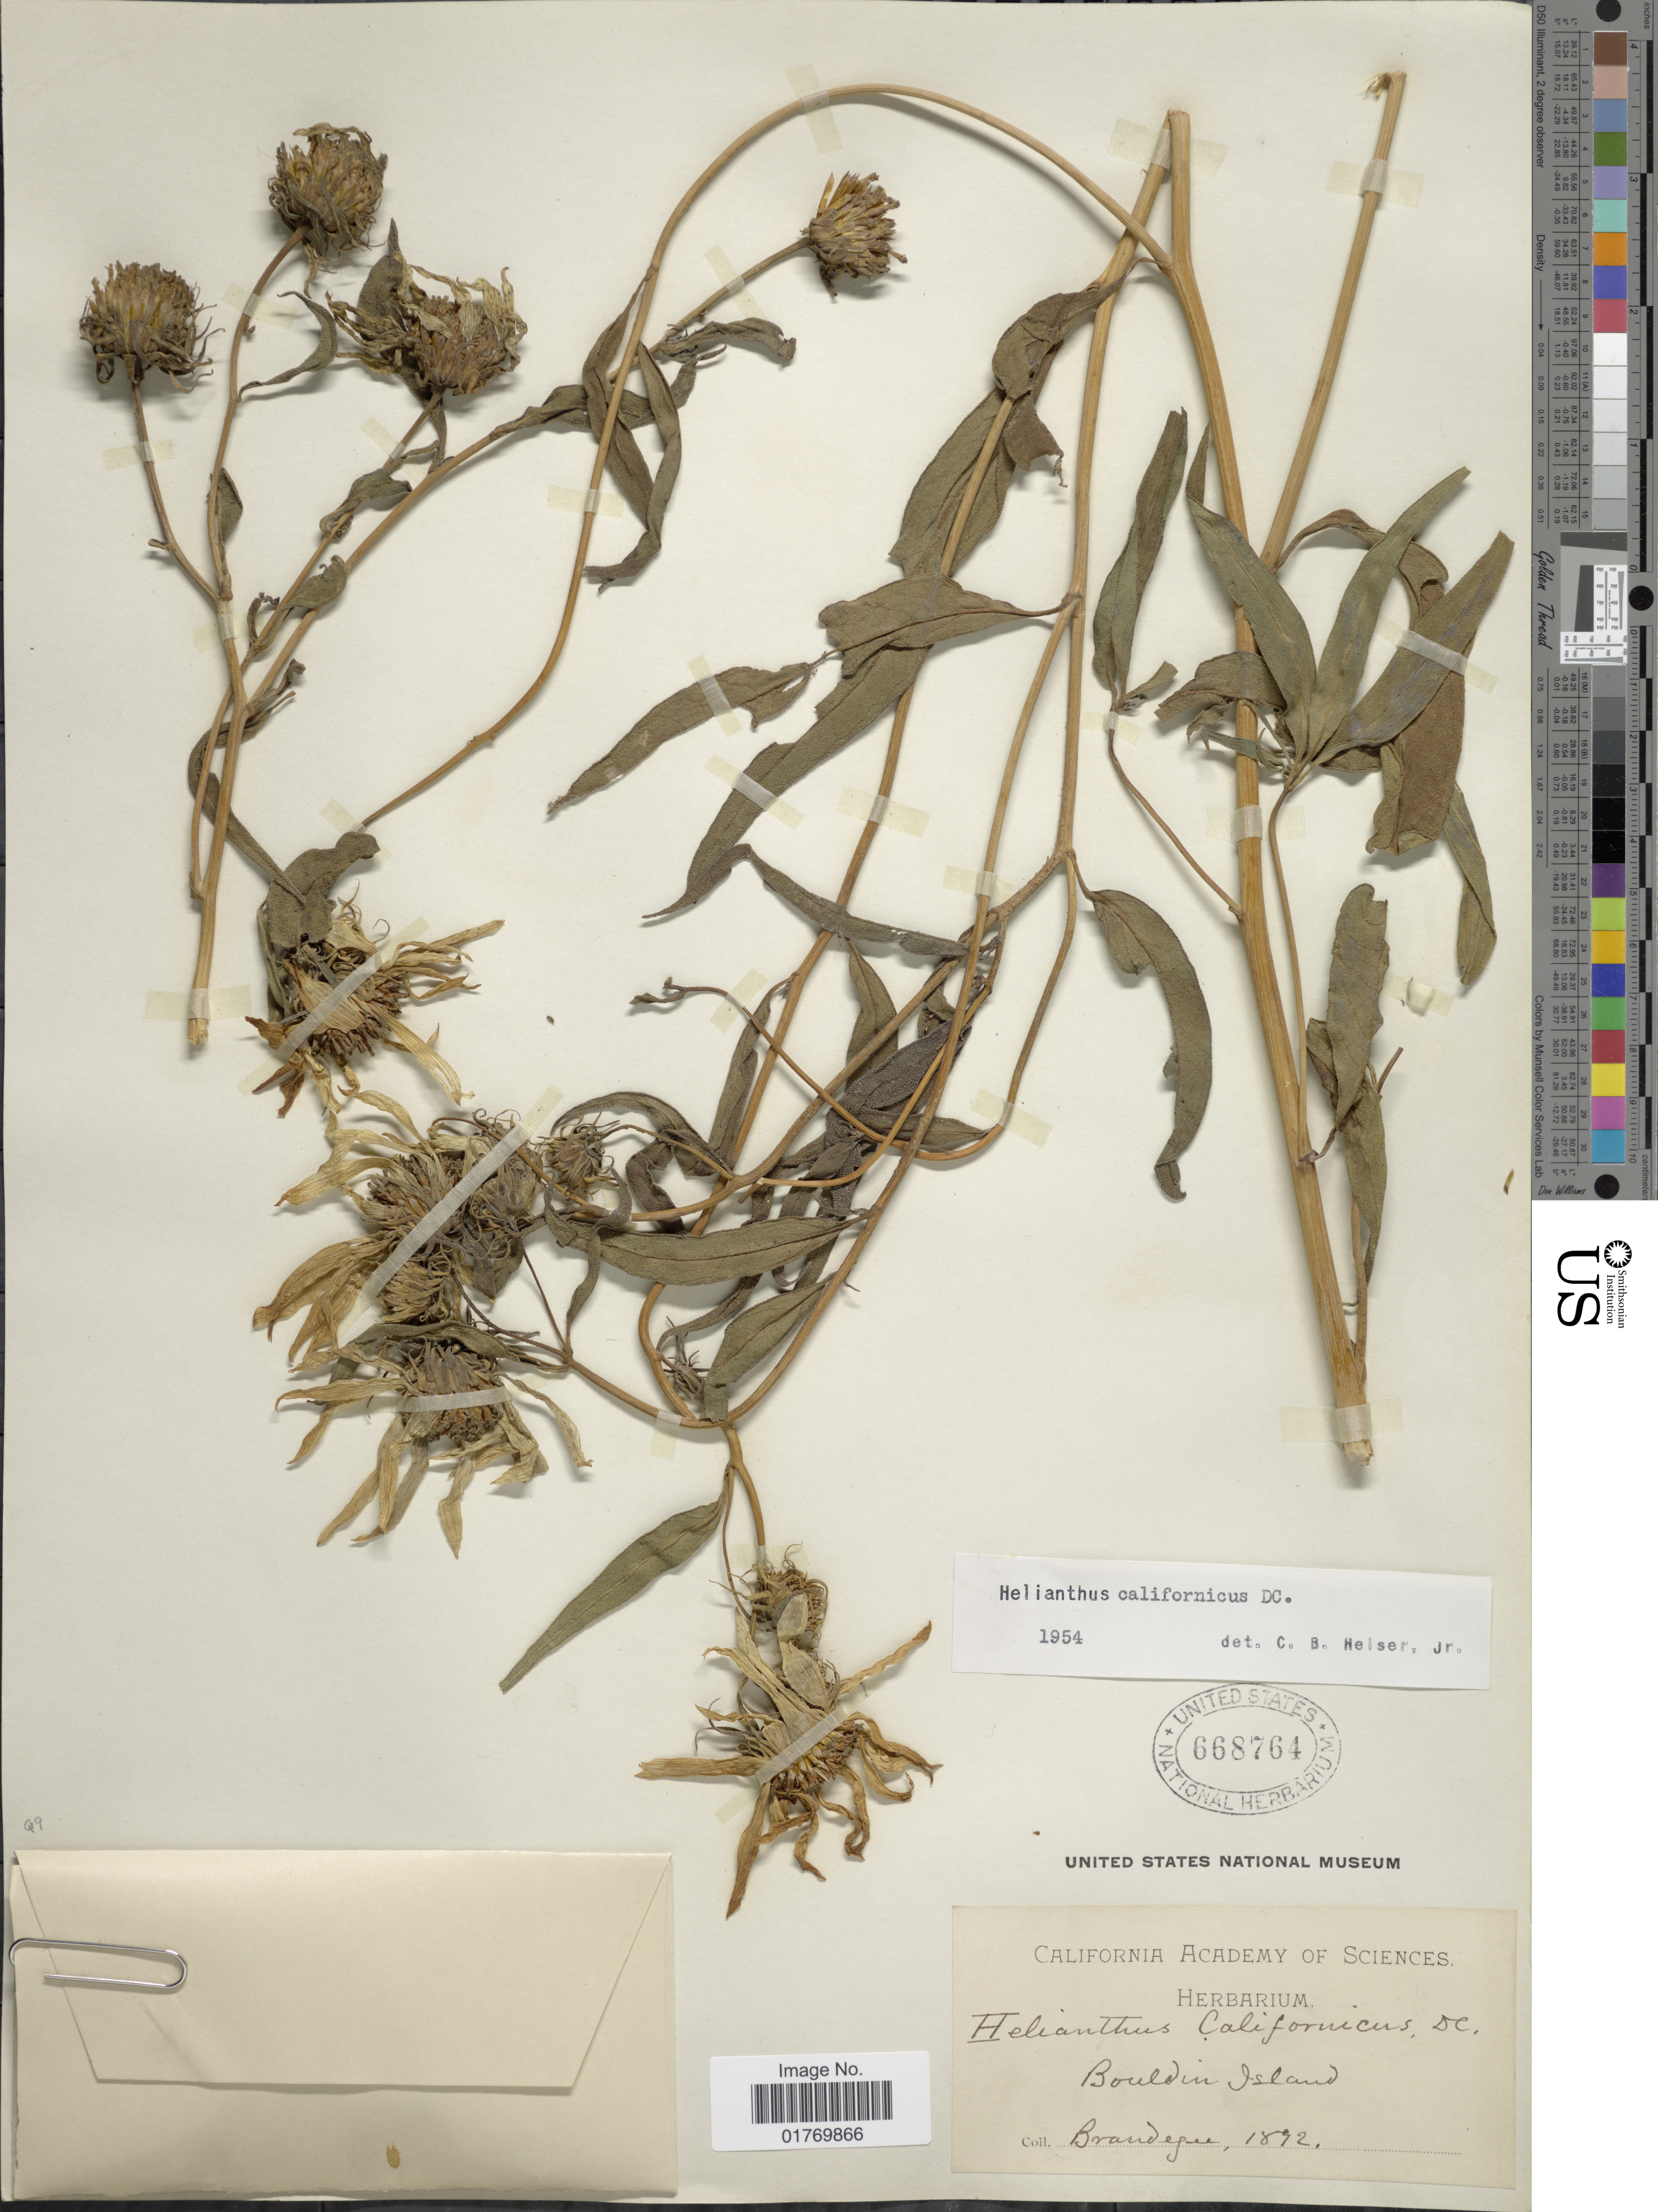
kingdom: Plantae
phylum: Tracheophyta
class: Magnoliopsida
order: Asterales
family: Asteraceae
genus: Helianthus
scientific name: Helianthus californicus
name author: DC.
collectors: -- Brandegee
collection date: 1892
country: United States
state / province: California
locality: Bouldin Island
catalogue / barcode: US 668764